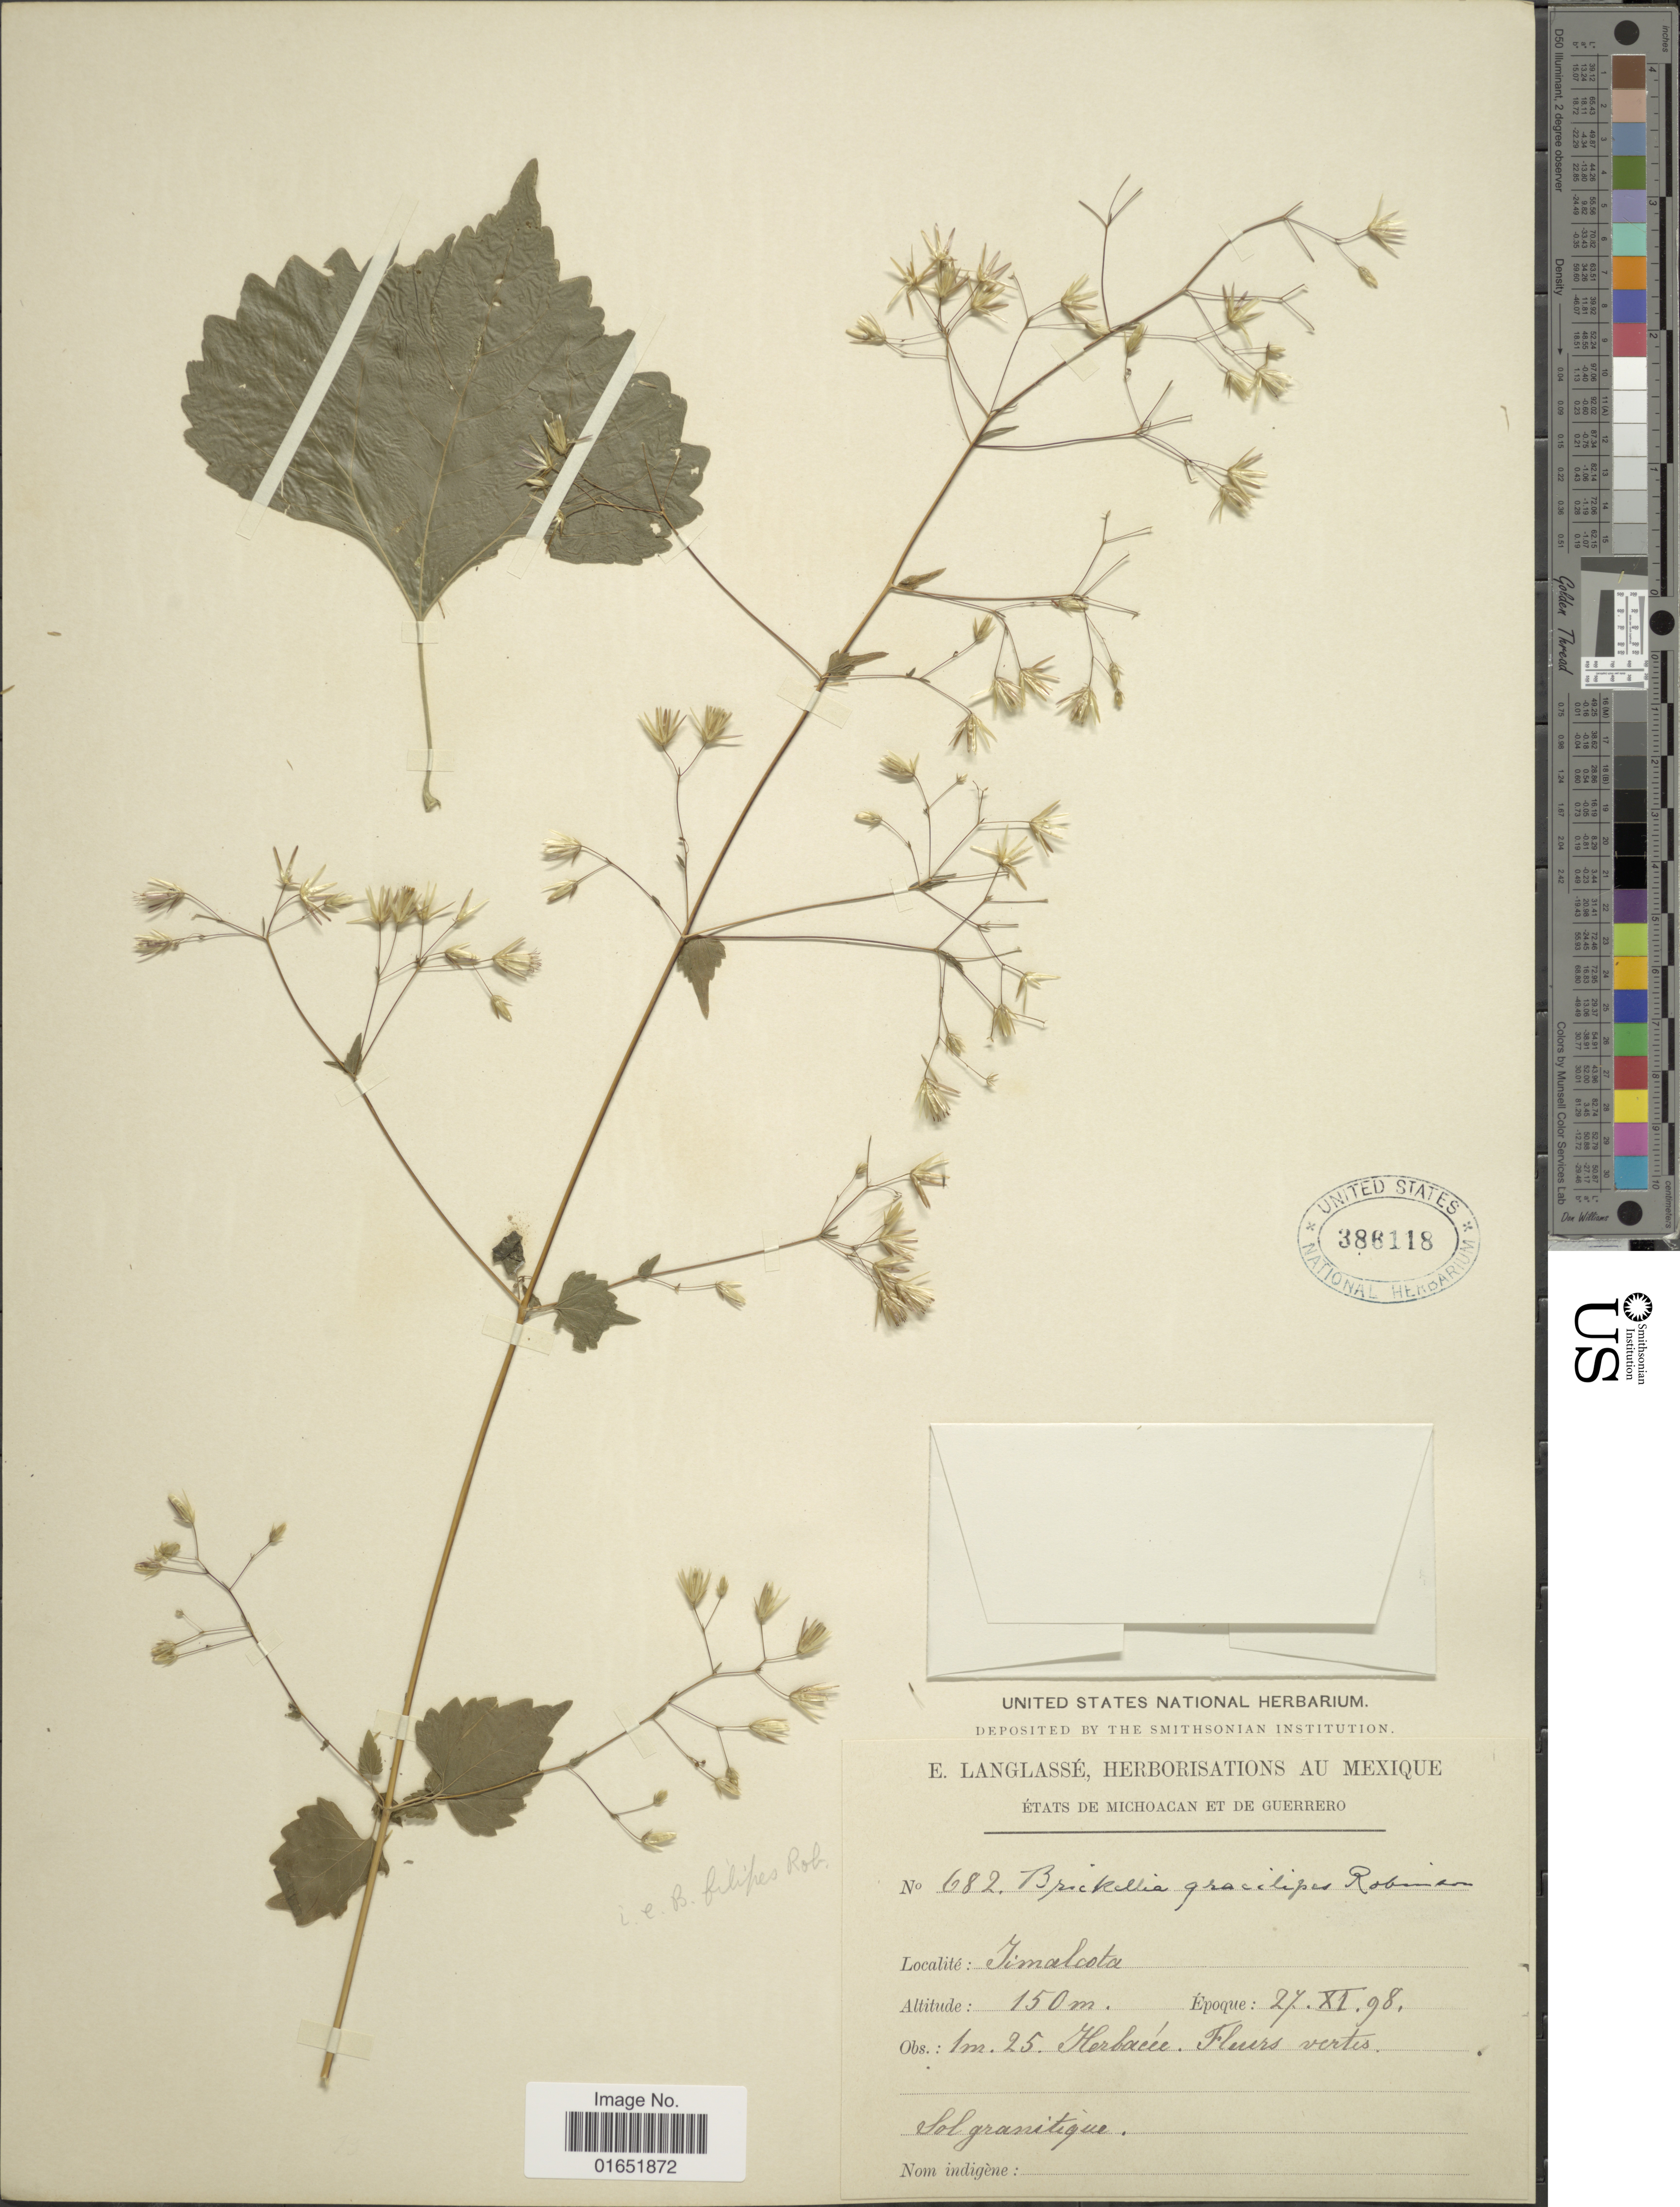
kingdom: Plantae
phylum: Tracheophyta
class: Magnoliopsida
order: Asterales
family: Asteraceae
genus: Brickellia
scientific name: Brickellia filipes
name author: B.L. Rob.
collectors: E. Langlassé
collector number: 682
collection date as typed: Transcribed d/m/y: 27/11/98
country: Mexico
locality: États de Michoacan et de Guerrero, Jimalcota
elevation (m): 150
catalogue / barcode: US 386118